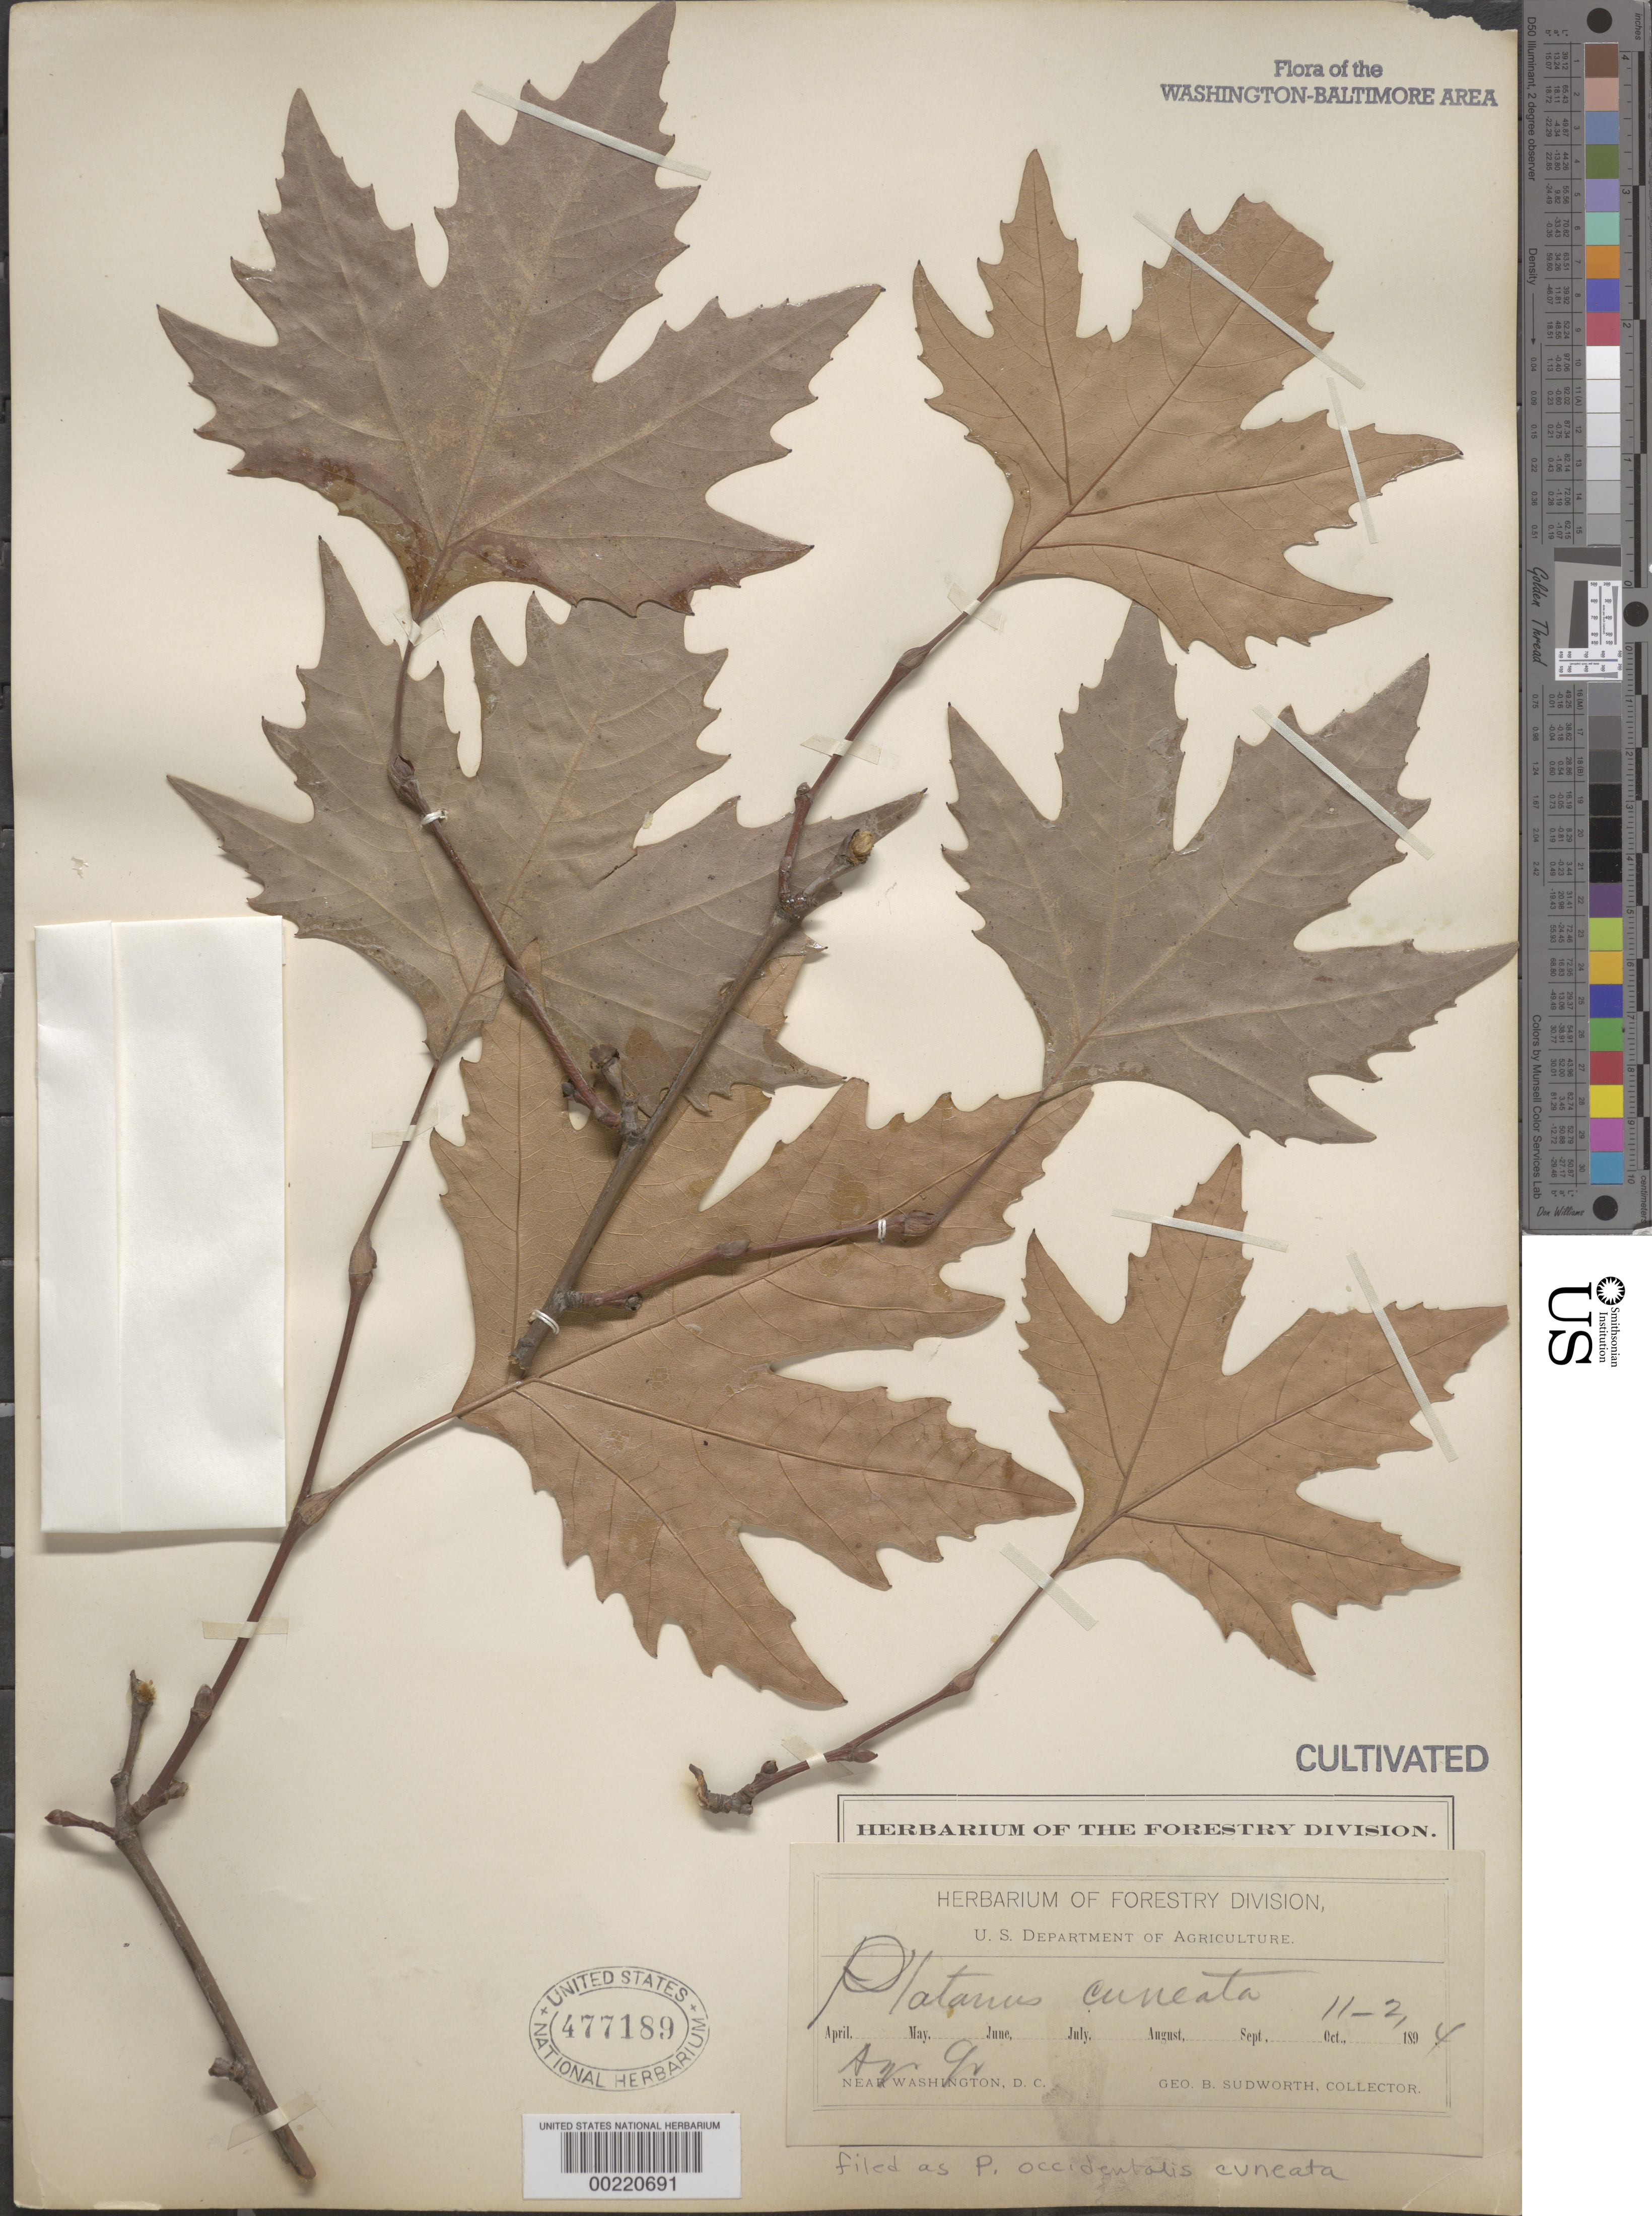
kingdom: Plantae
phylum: Tracheophyta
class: Magnoliopsida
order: Proteales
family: Platanaceae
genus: Platanus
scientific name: Platanus occidentalis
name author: L.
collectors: G. B. Sudworth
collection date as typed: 03 Nov 1894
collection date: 1894-11-03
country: United States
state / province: District of Columbia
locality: Agricultural grounds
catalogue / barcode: US 477189